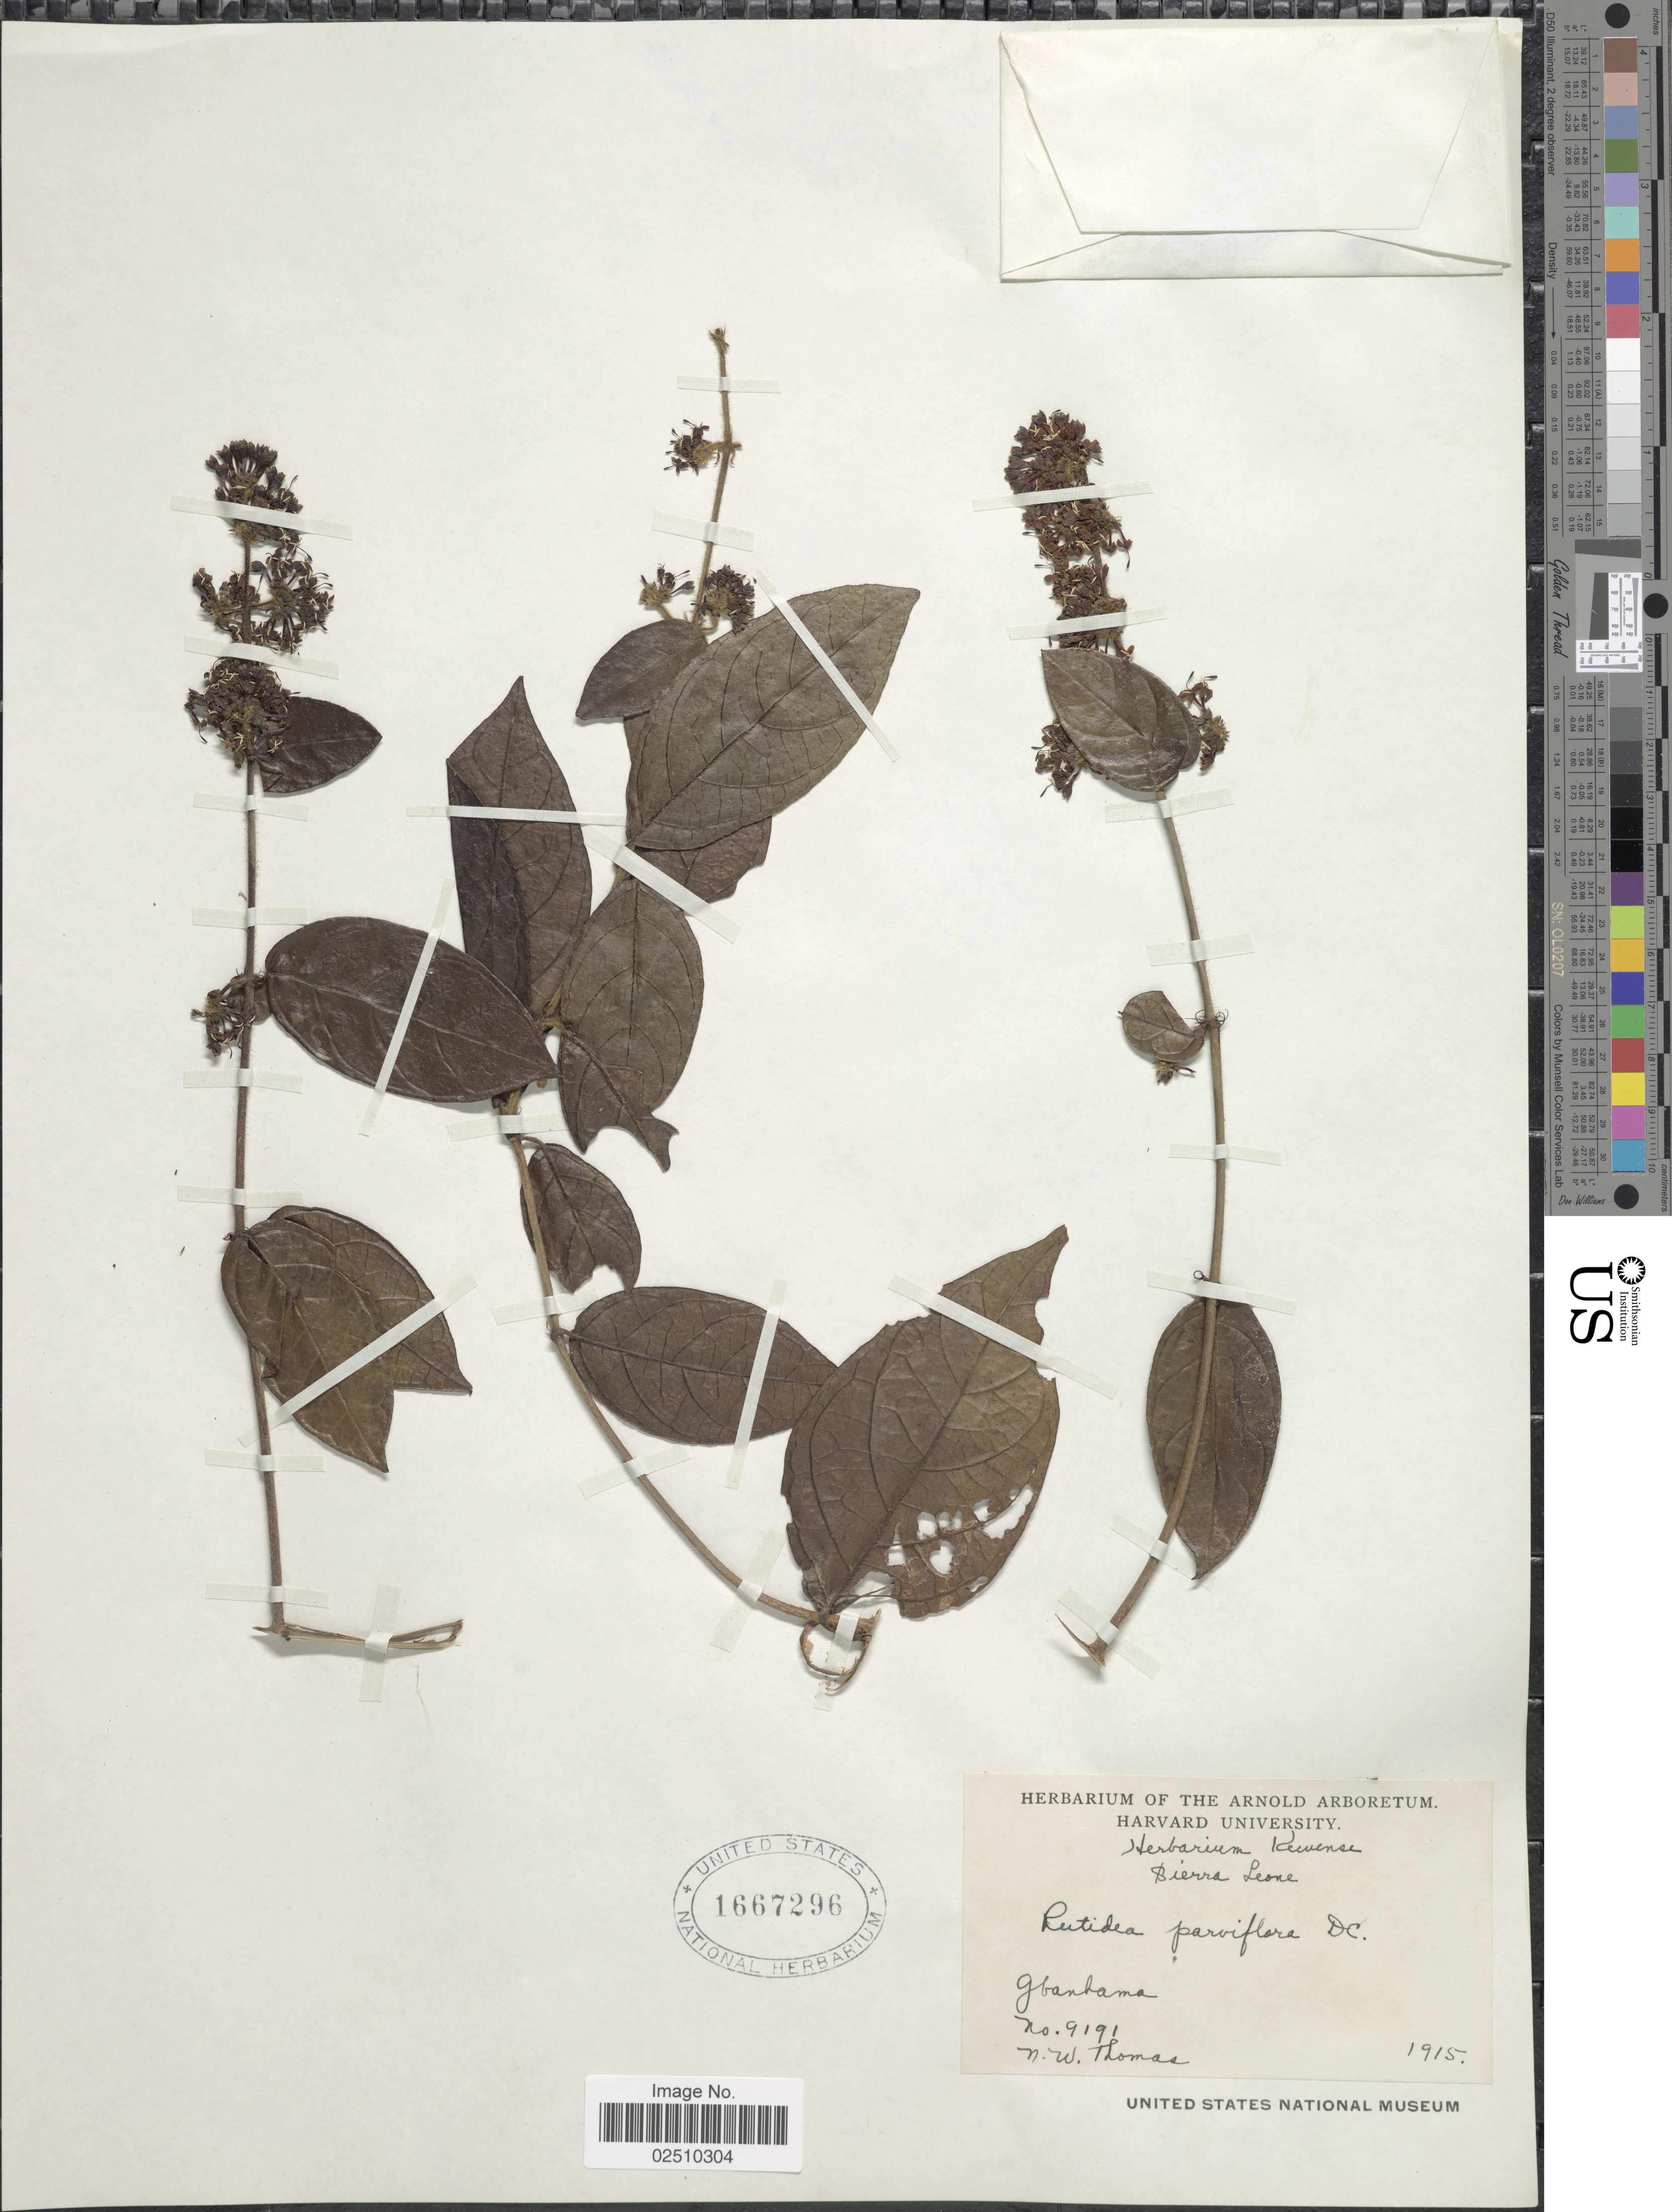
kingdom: Plantae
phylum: Tracheophyta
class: Magnoliopsida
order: Gentianales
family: Rubiaceae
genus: Rutidea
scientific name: Rutidea parviflora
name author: DC.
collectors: N. Thomas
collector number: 9191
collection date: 1915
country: Sierra Leone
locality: Gbanbama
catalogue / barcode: US 1667296